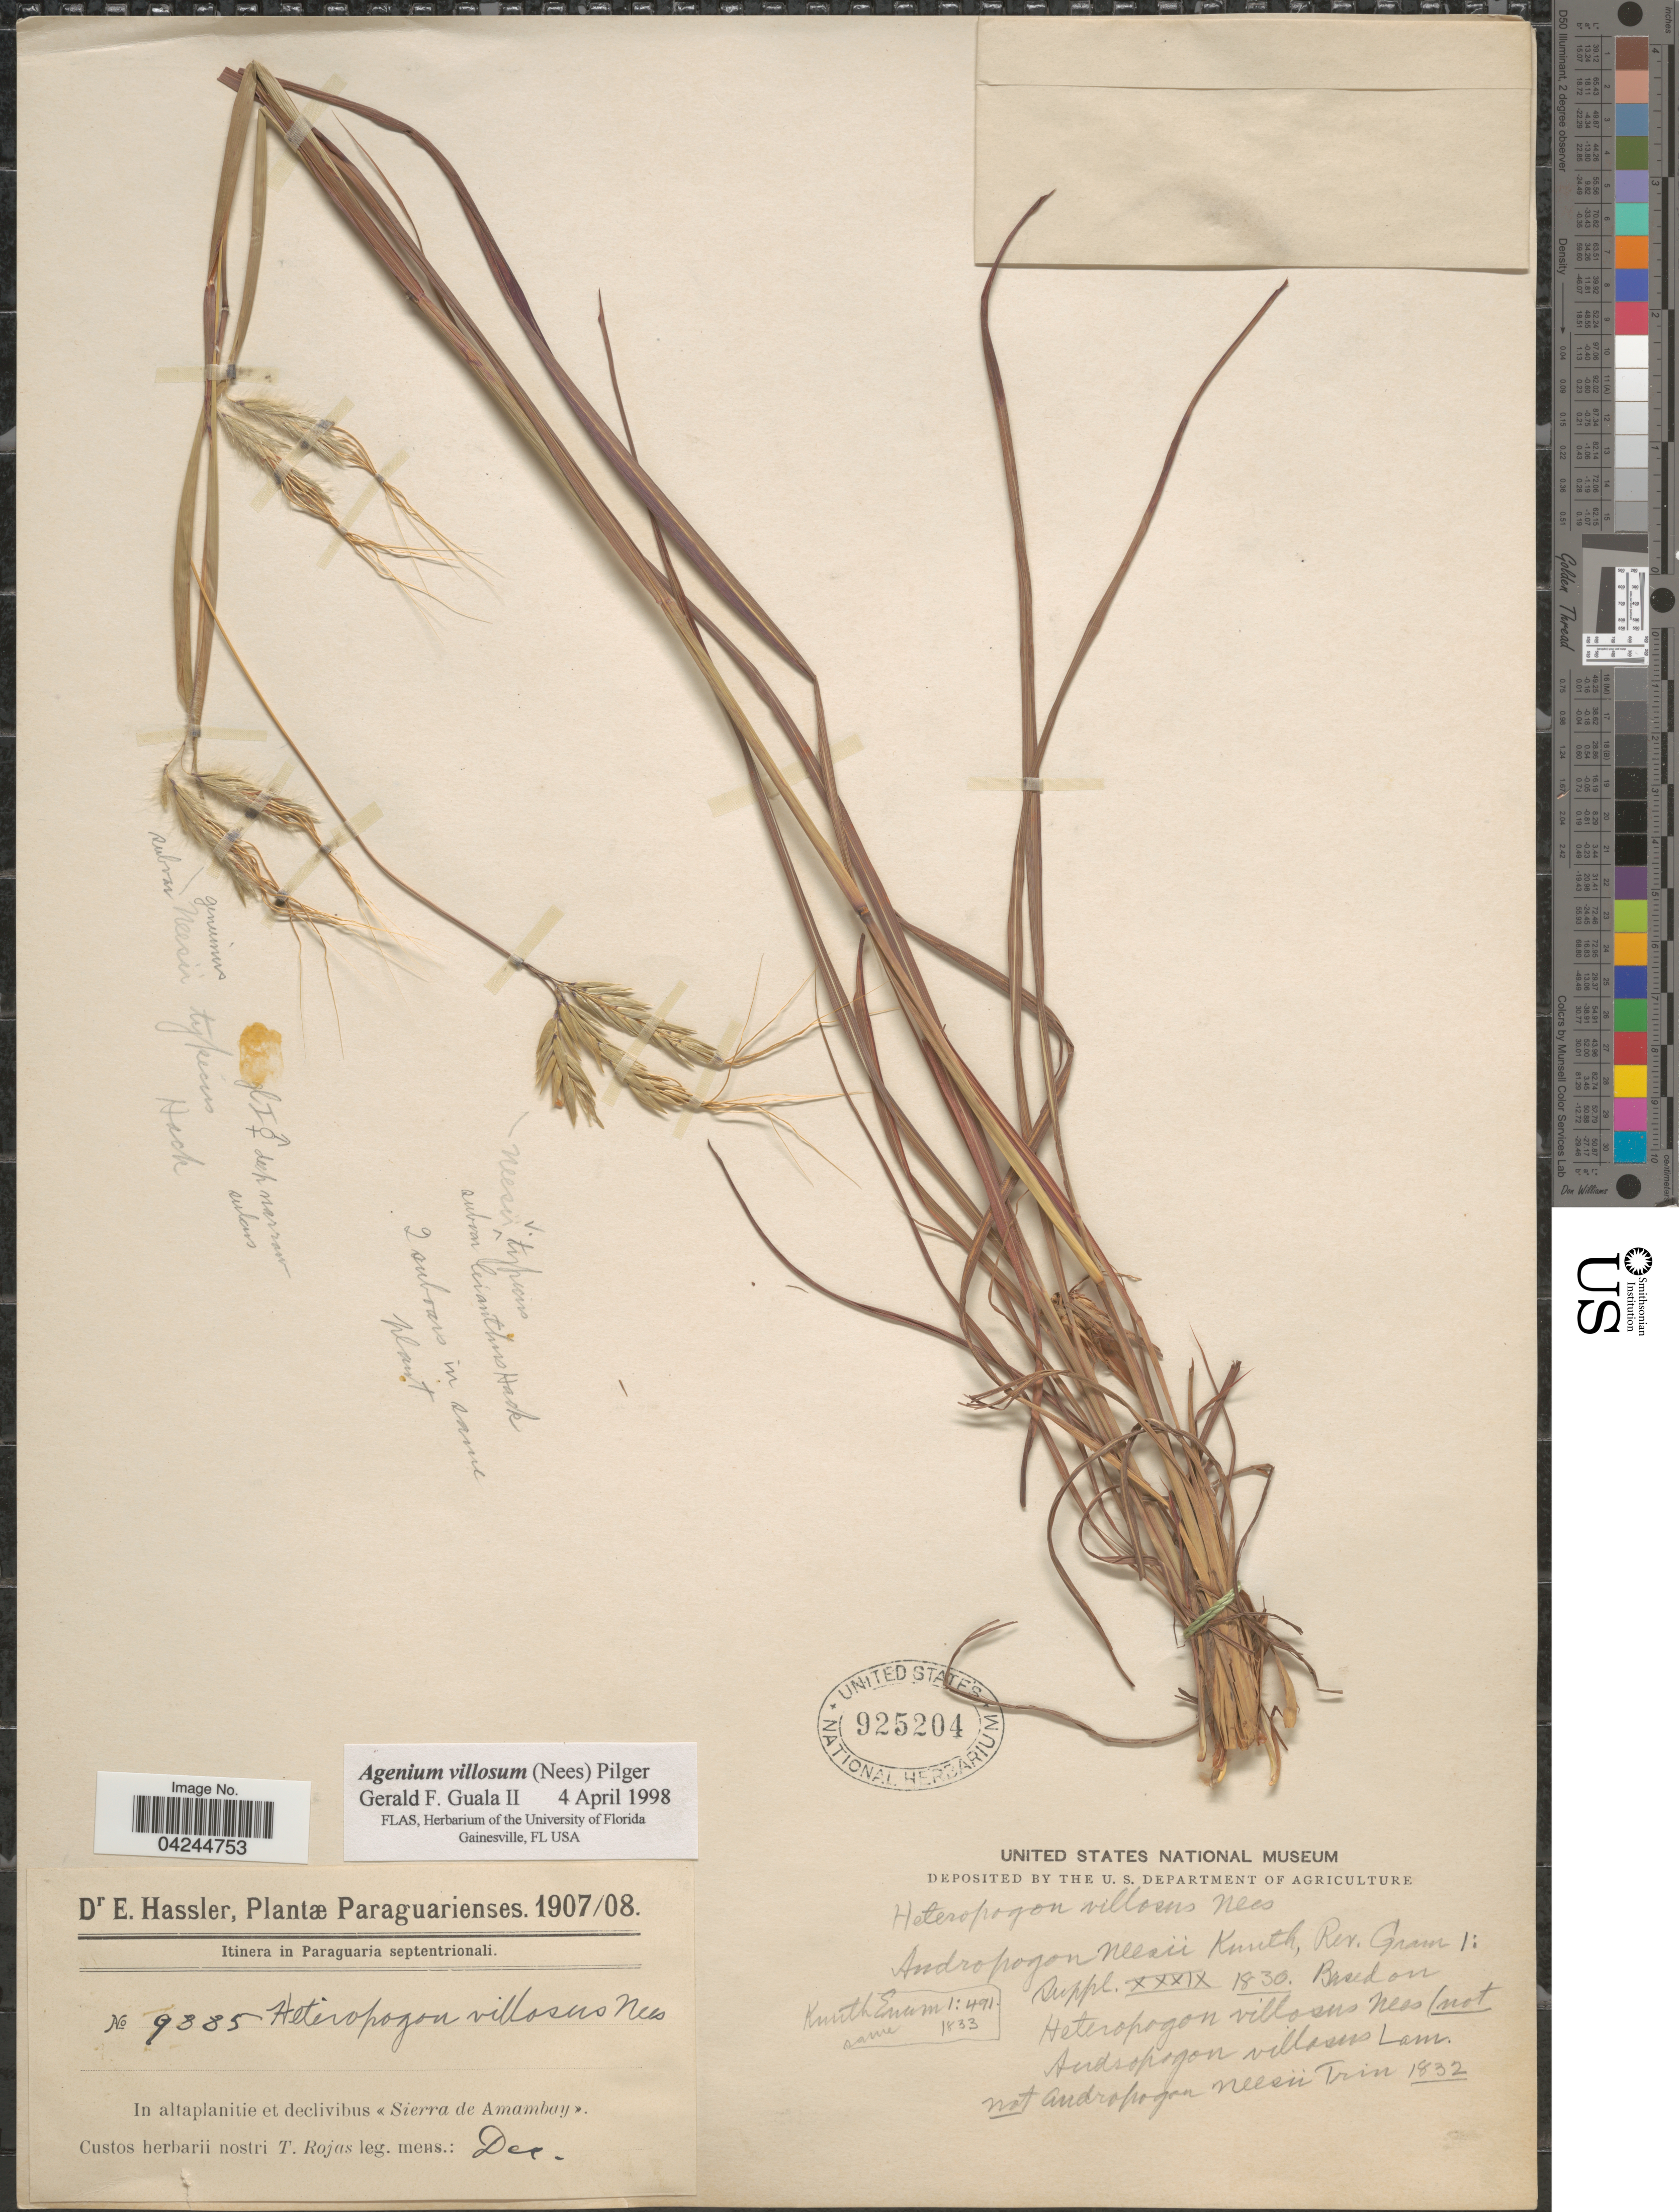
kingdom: Plantae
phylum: Tracheophyta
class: Liliopsida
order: Poales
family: Poaceae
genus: Agenium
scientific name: Agenium villosum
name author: (Nees) Pilg.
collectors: E. Hassler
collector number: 9885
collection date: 1907-12/1908-12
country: Paraguay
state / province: Amambay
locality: Itinera in Paraguaria septentrionali. In altaplanitie et declivibus « Sierra de Amambay ».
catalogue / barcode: US 925204